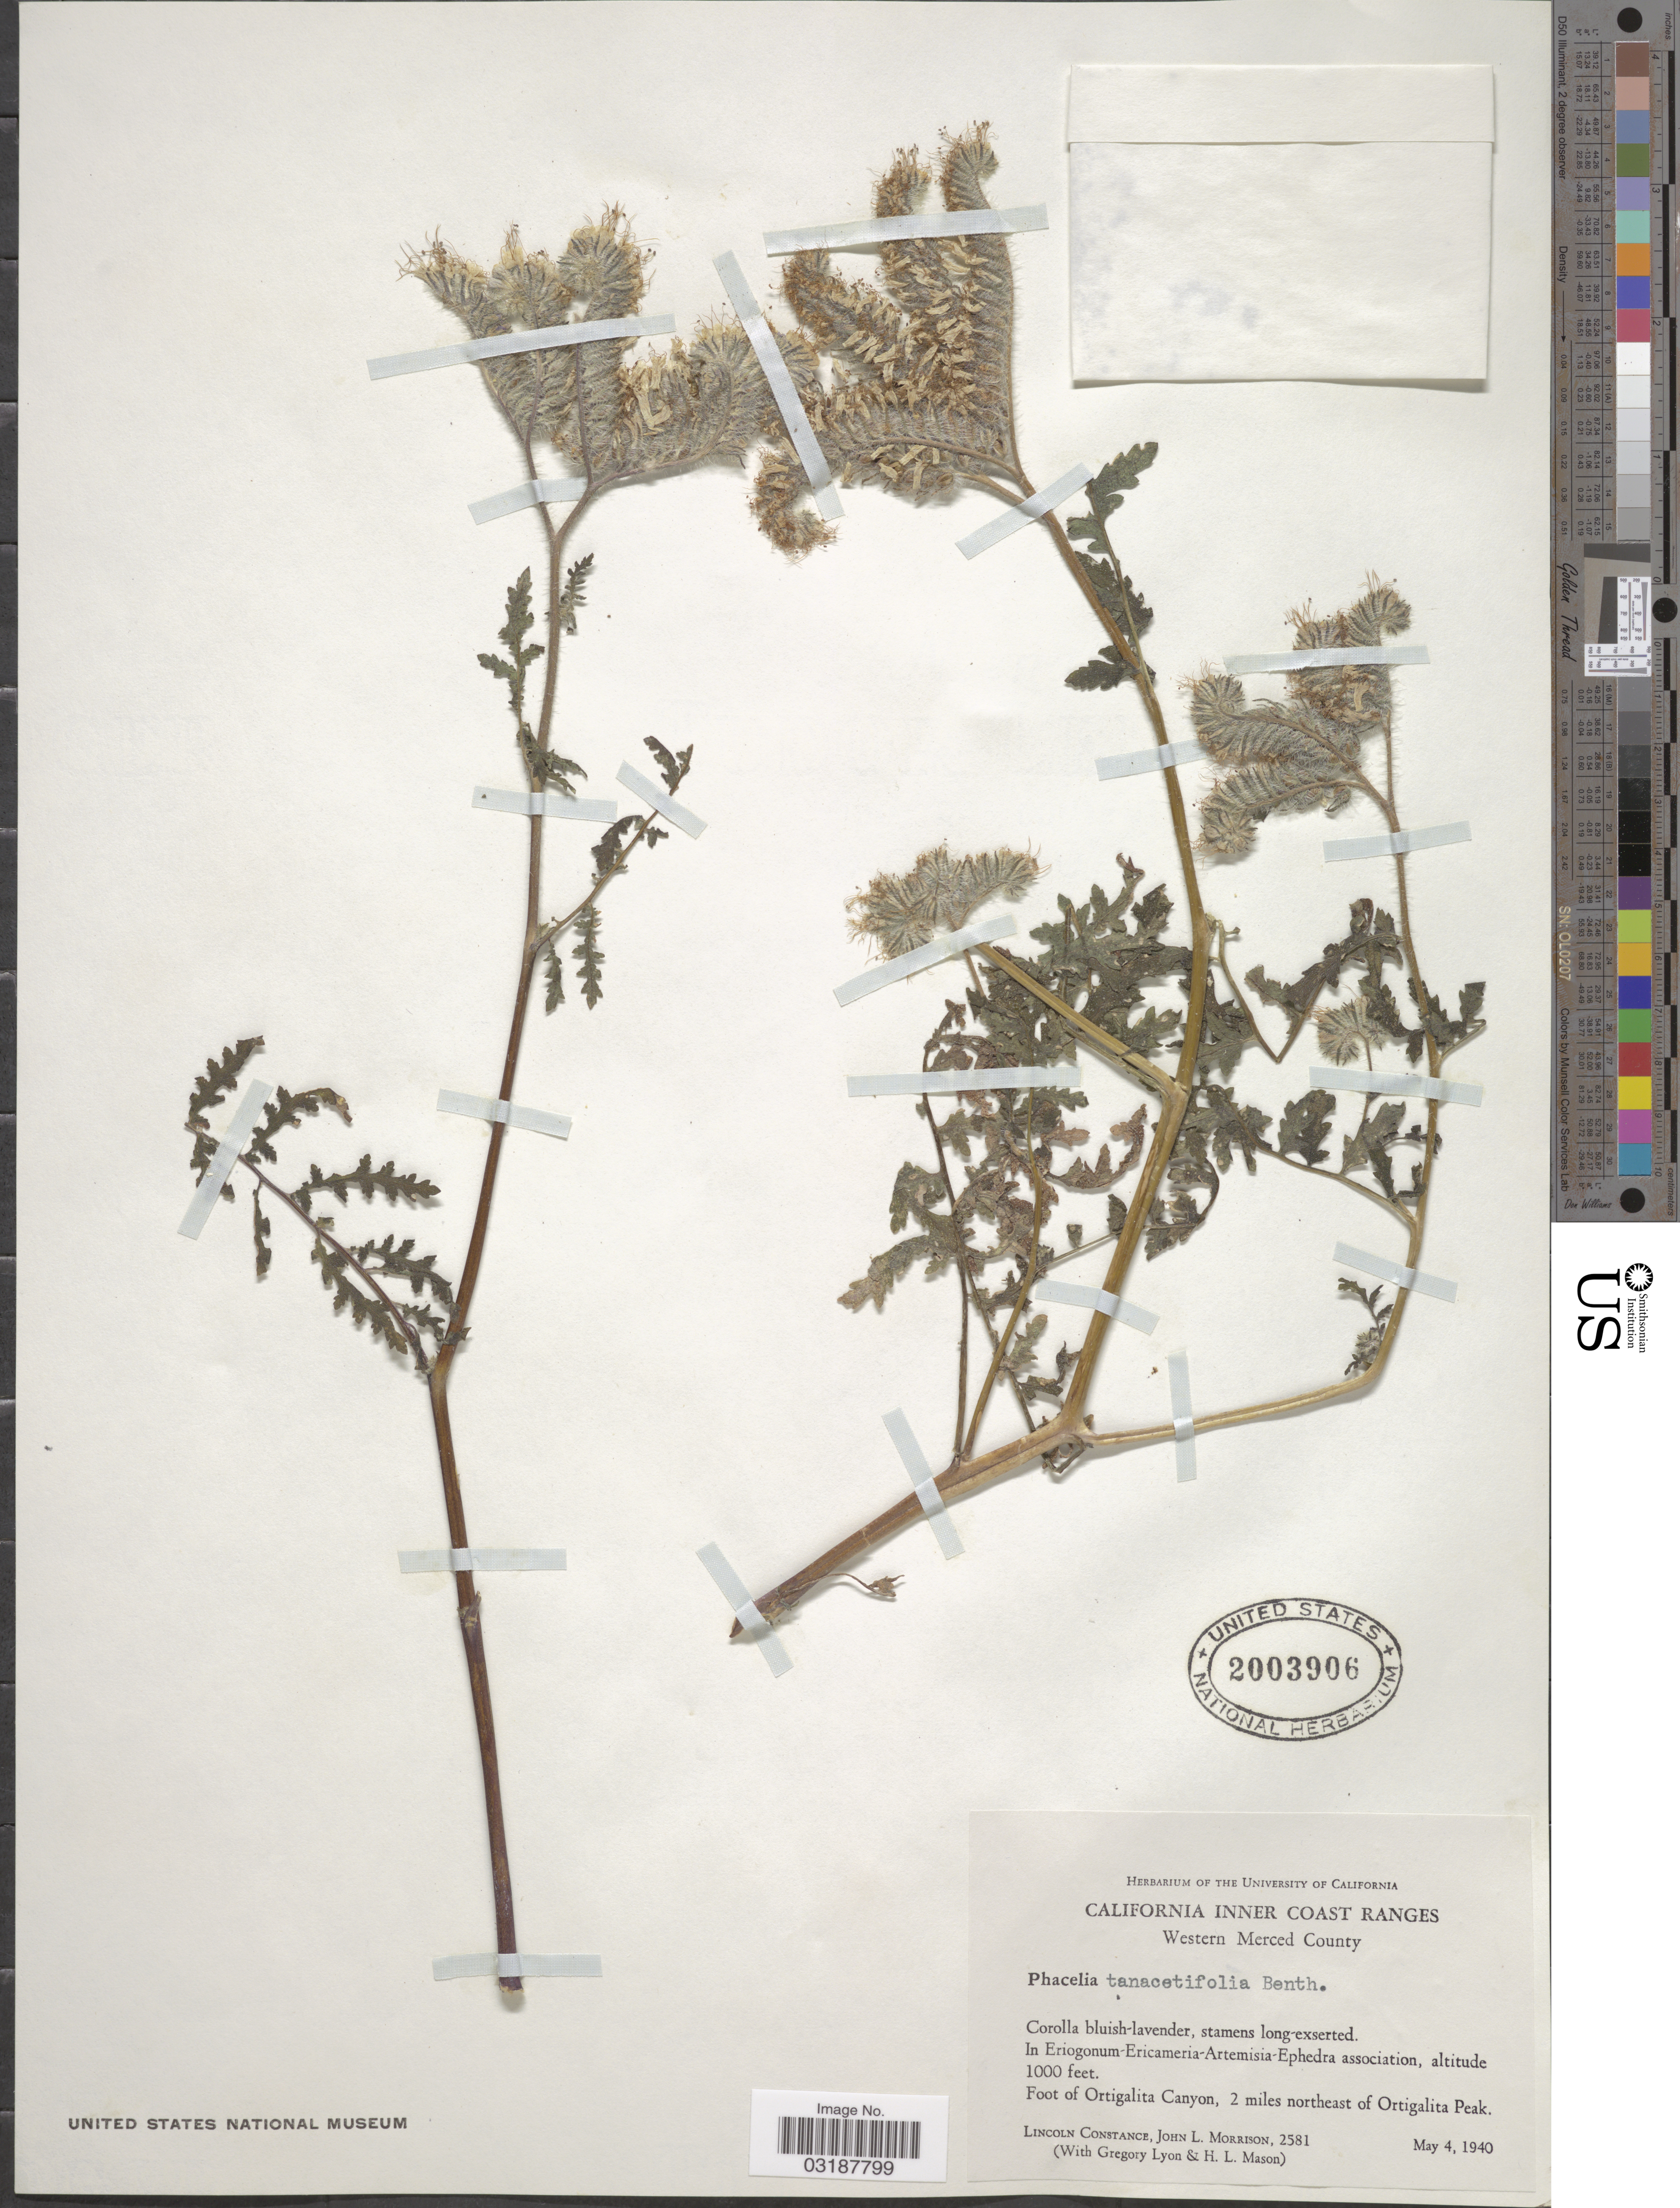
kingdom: Plantae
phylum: Tracheophyta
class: Magnoliopsida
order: Boraginales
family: Hydrophyllaceae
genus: Phacelia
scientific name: Phacelia tanacetifolia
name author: Benth.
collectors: L. Constance, J. Morrison, G. Lyon & H. L. Mason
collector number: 2581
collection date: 1940-04-05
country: United States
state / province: California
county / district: Merced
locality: California Inner Coast Ranges, Western Merced County, Foot of Ortigalita Canyon, 2 miles northeast of Ortigalita Peak.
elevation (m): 305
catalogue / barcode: US 2003906